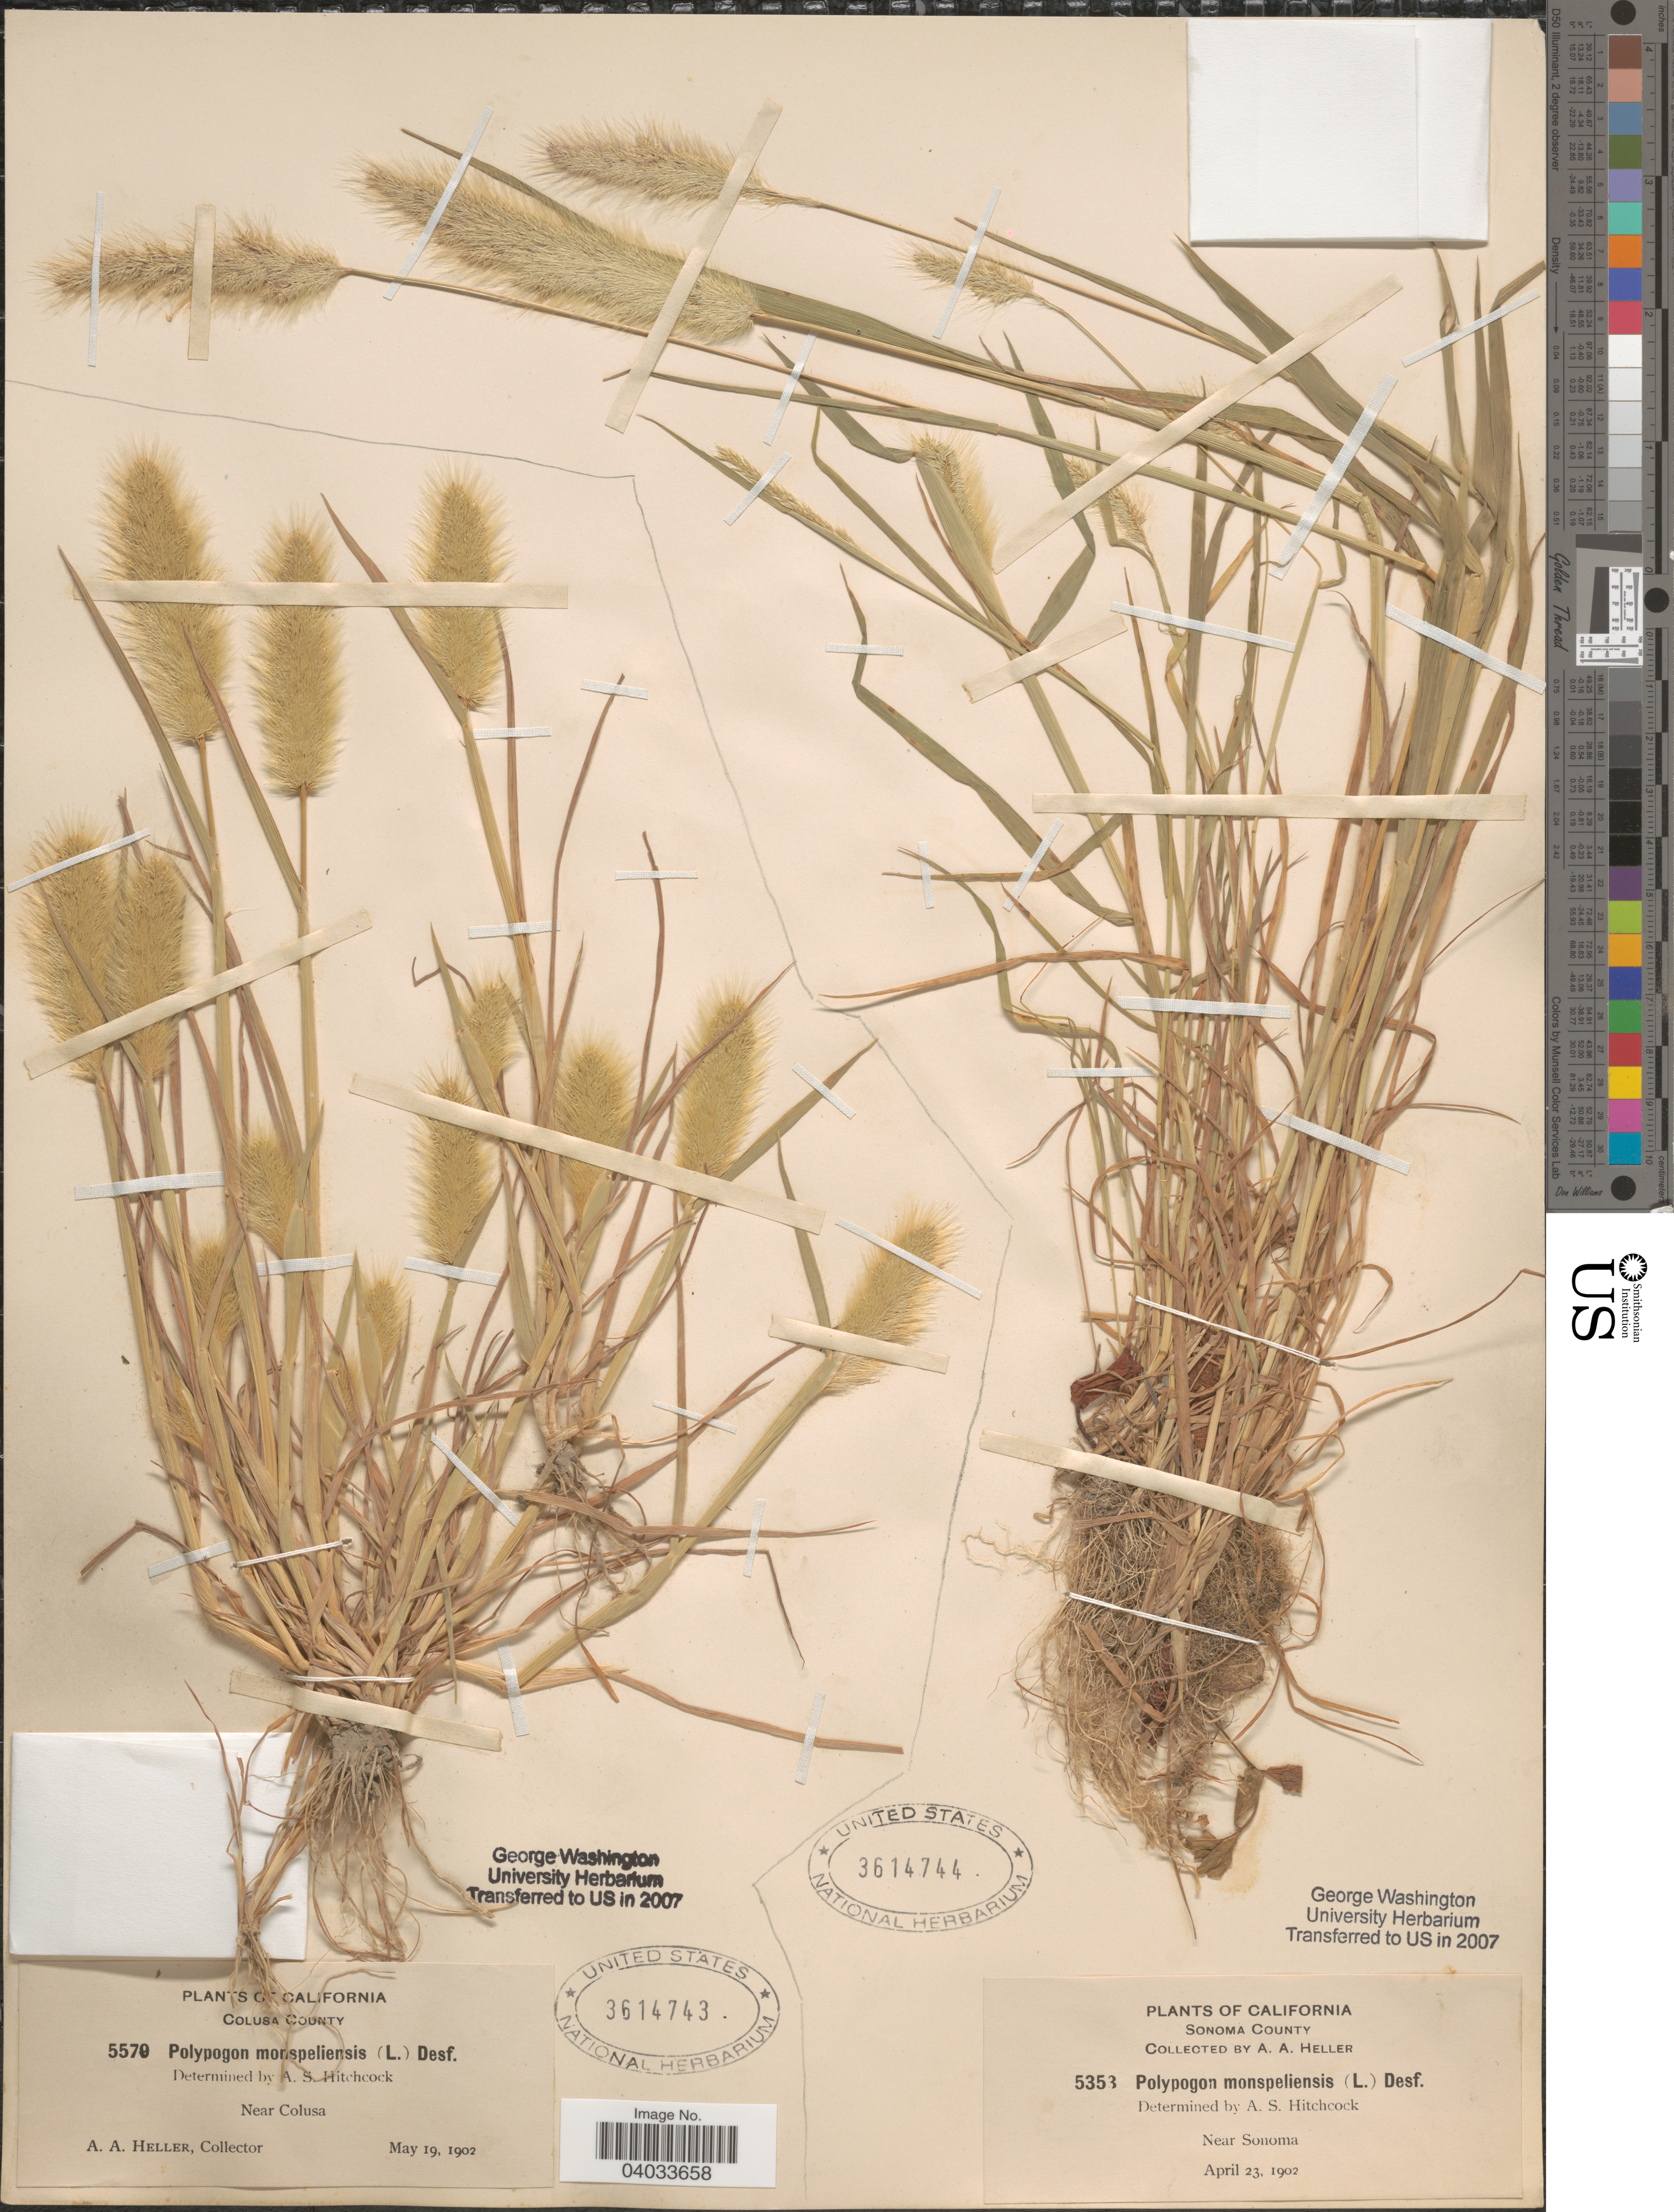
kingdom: Plantae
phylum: Tracheophyta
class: Liliopsida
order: Poales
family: Poaceae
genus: Polypogon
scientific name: Polypogon monspeliensis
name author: (L.) Desf.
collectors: A. A. Heller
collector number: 5353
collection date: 1902-04-23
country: United States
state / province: California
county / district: Sonoma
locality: Sonoma County. Near Sonoma.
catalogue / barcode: US 3614744-2